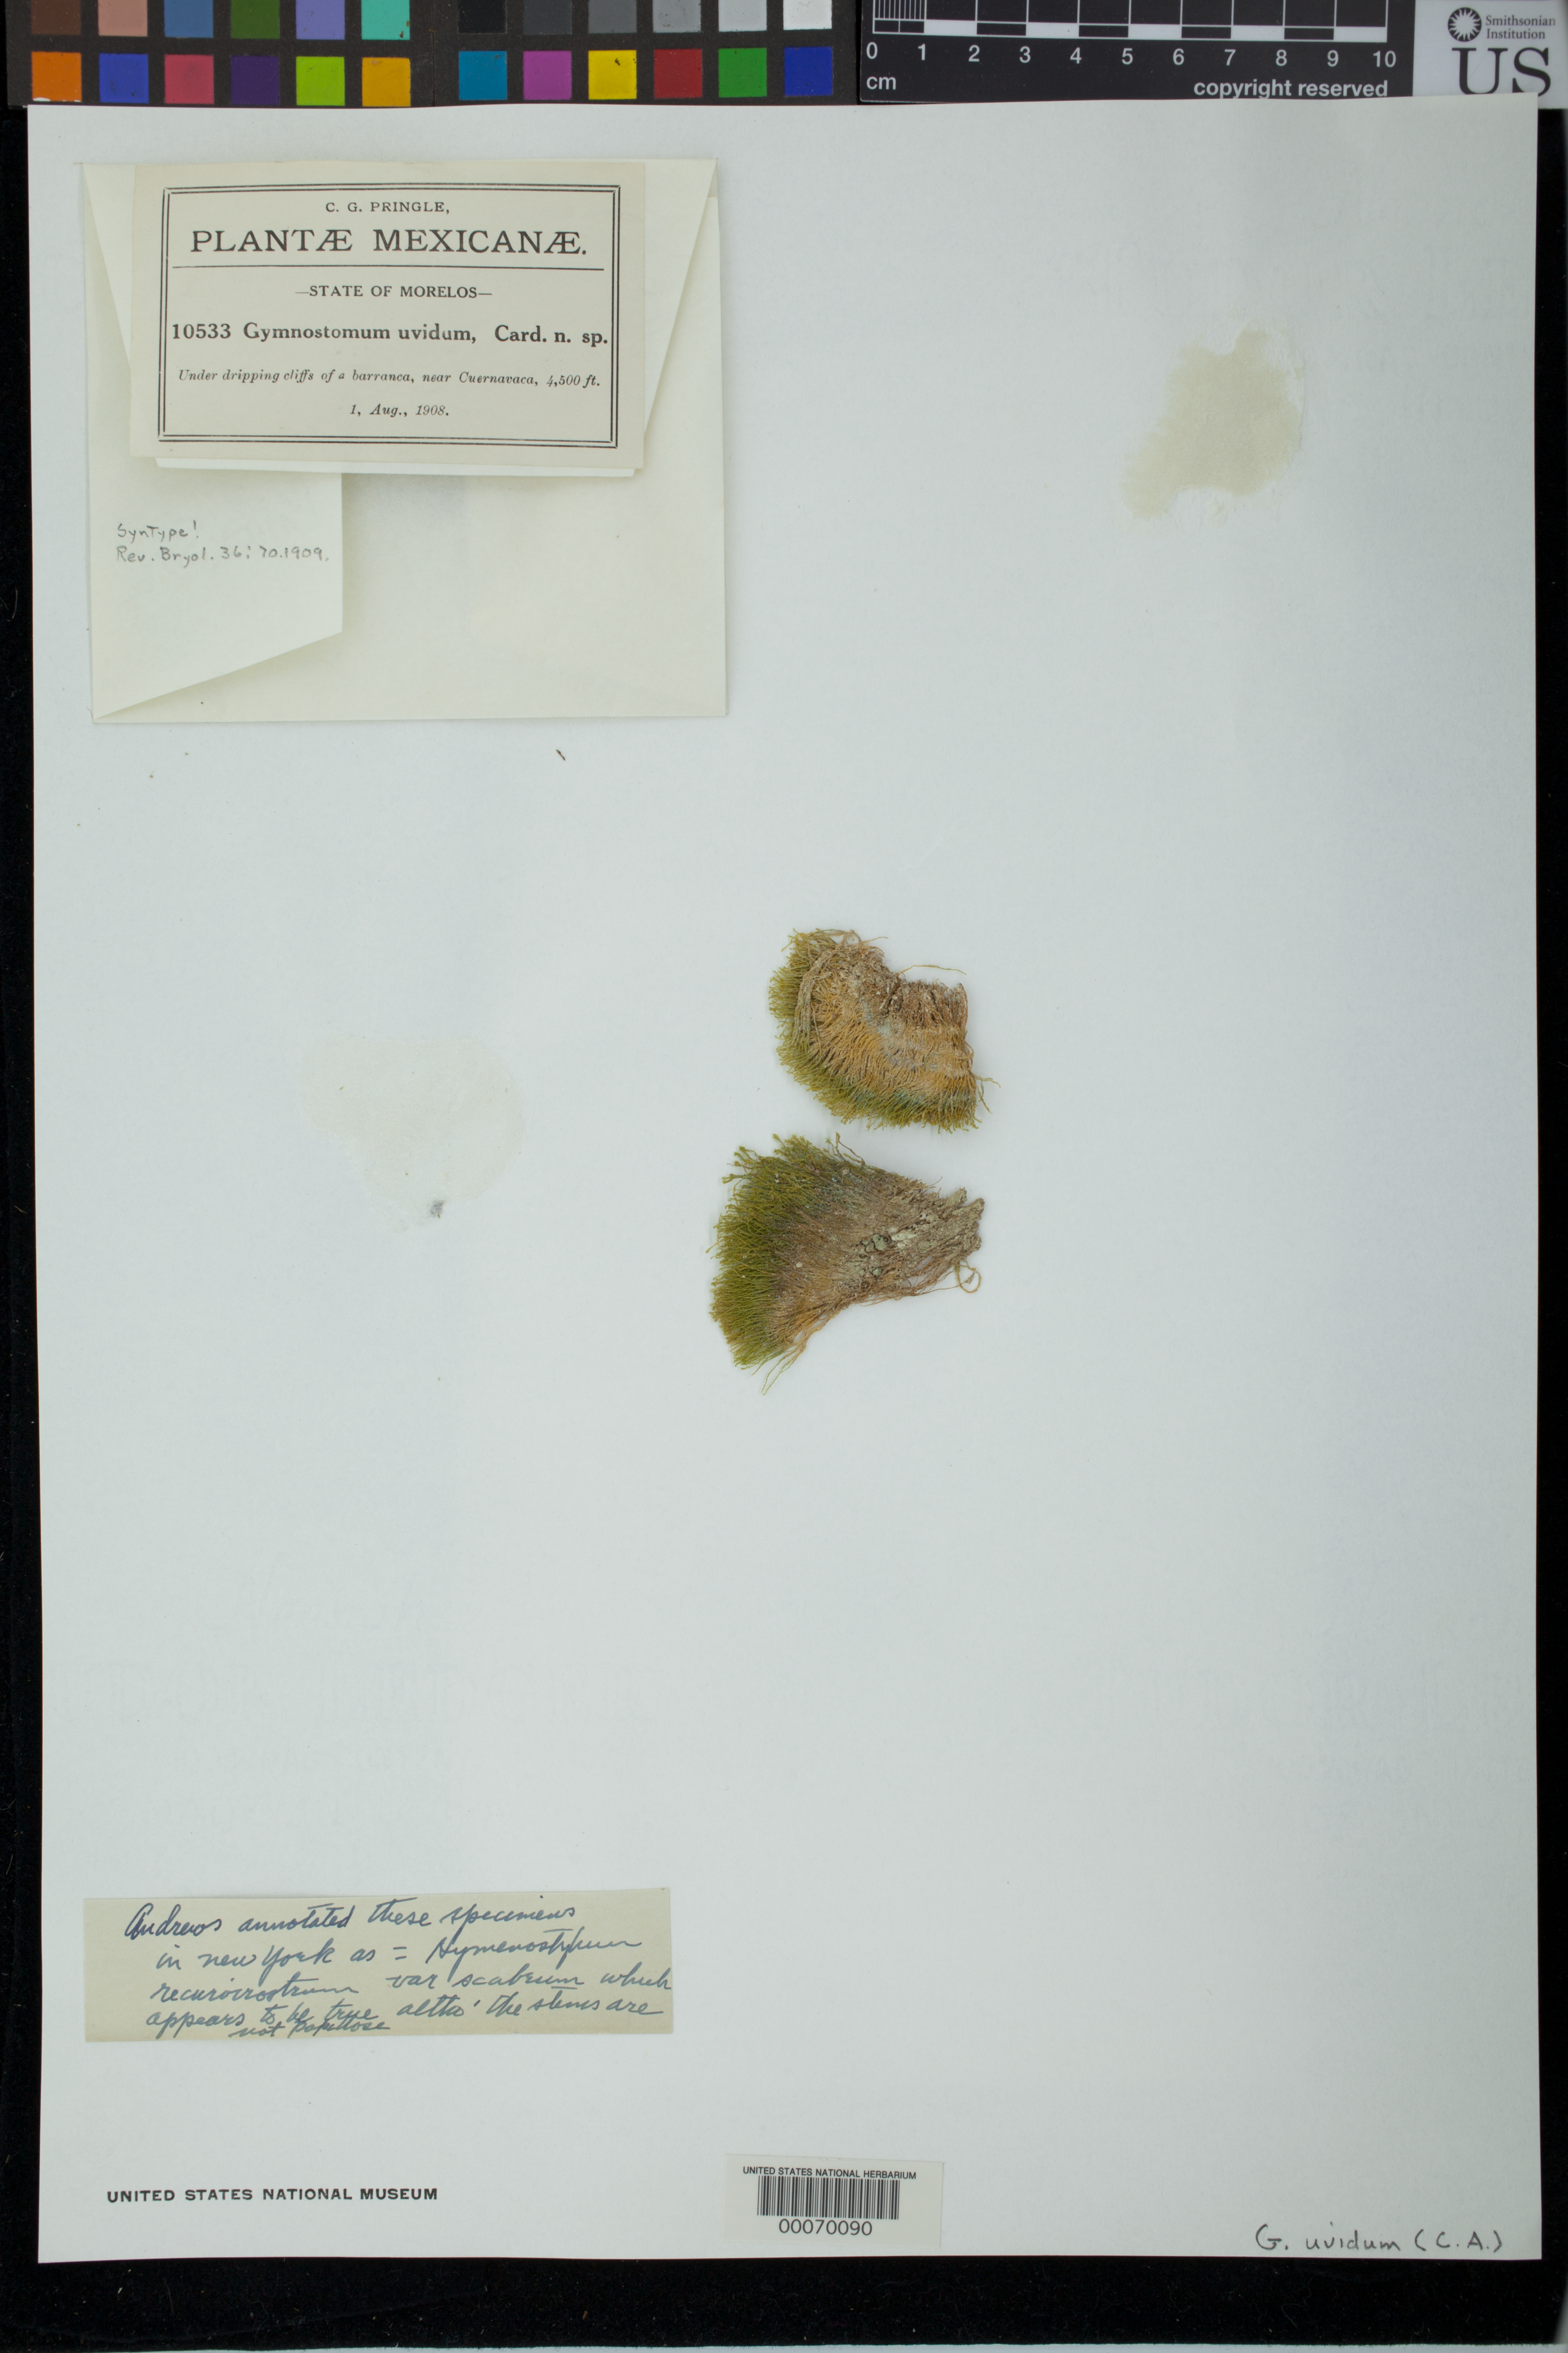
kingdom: Plantae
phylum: Bryophyta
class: Bryopsida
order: Pottiales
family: Pottiaceae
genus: Gymnostomum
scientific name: Gymnostomum uvidum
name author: Cardot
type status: Syntype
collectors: C. G. Pringle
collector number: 10533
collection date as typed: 01 Aug 1908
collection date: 1908-08-01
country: Mexico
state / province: Morelos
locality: Near Cuernavaca.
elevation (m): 1372